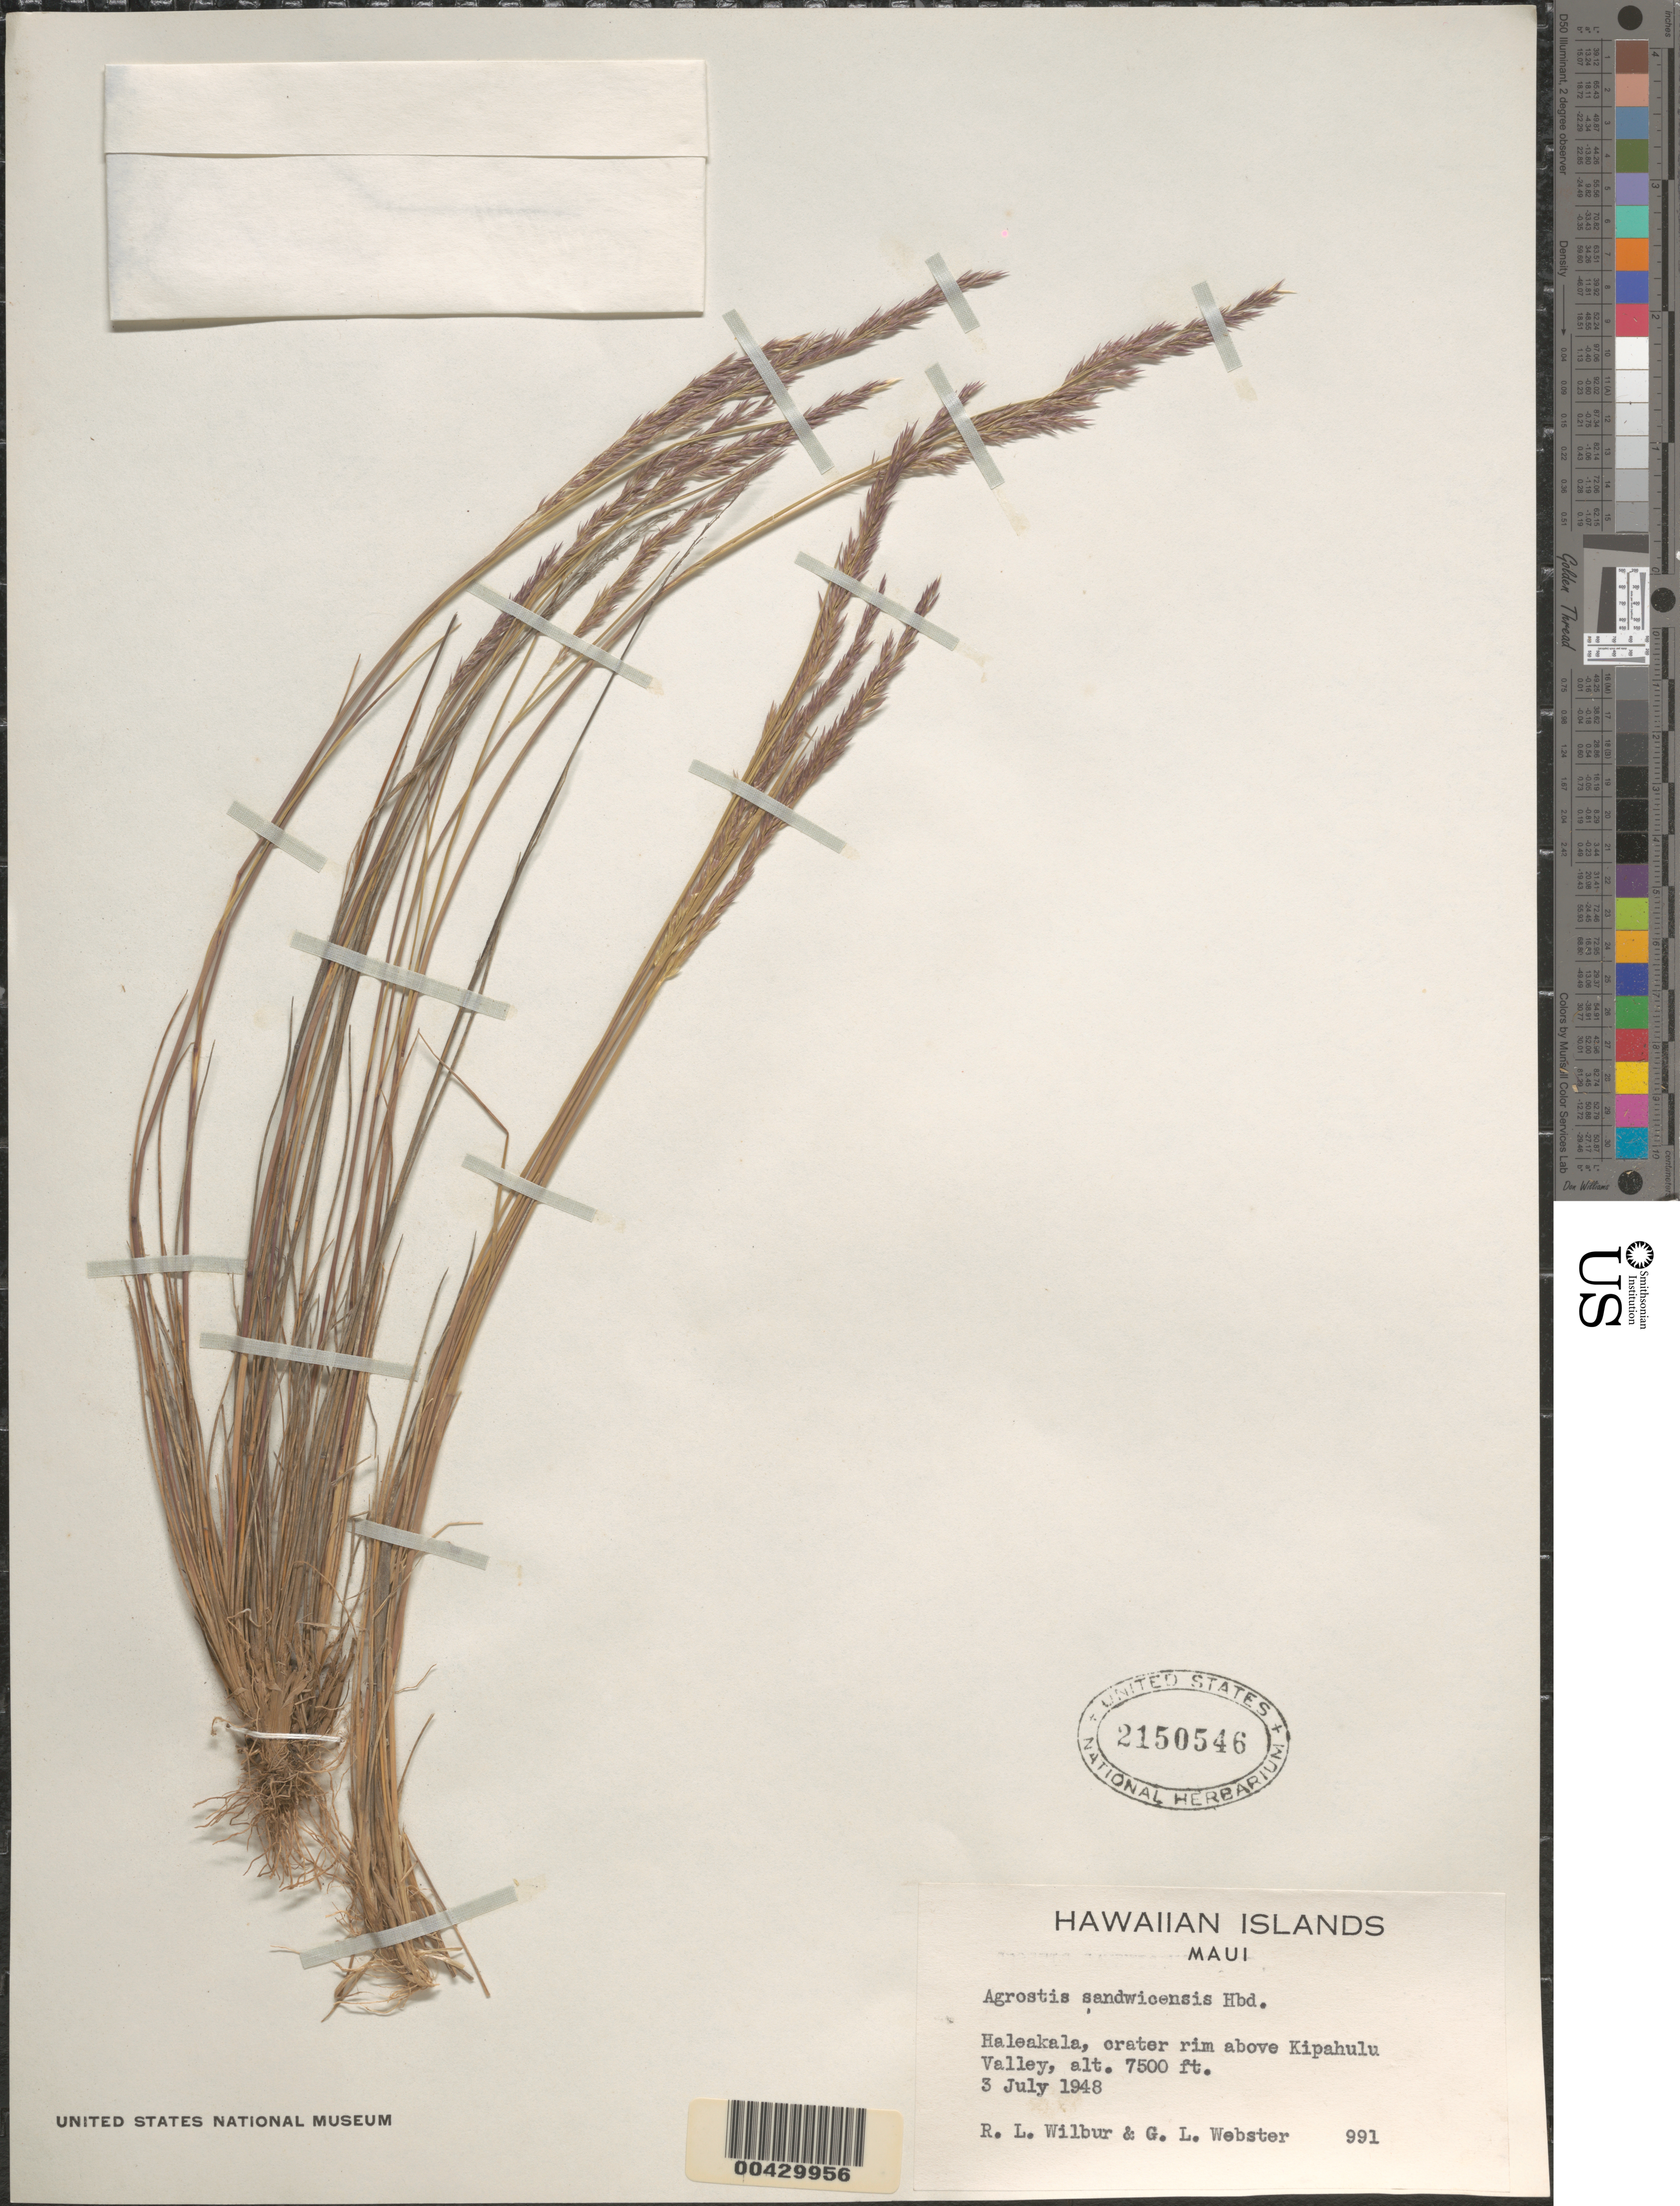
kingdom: Plantae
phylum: Tracheophyta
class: Liliopsida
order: Poales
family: Poaceae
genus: Agrostis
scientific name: Agrostis sandwicensis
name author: Hillebr.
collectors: R. L. Wilbur & G. L. Webster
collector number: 991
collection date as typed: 3 Jul 1948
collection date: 1948-07-03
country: United States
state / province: Hawaii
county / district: Maui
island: Maui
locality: Haleakala, crater rim above Kipahulu Valley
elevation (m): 2286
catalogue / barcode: US 2150546